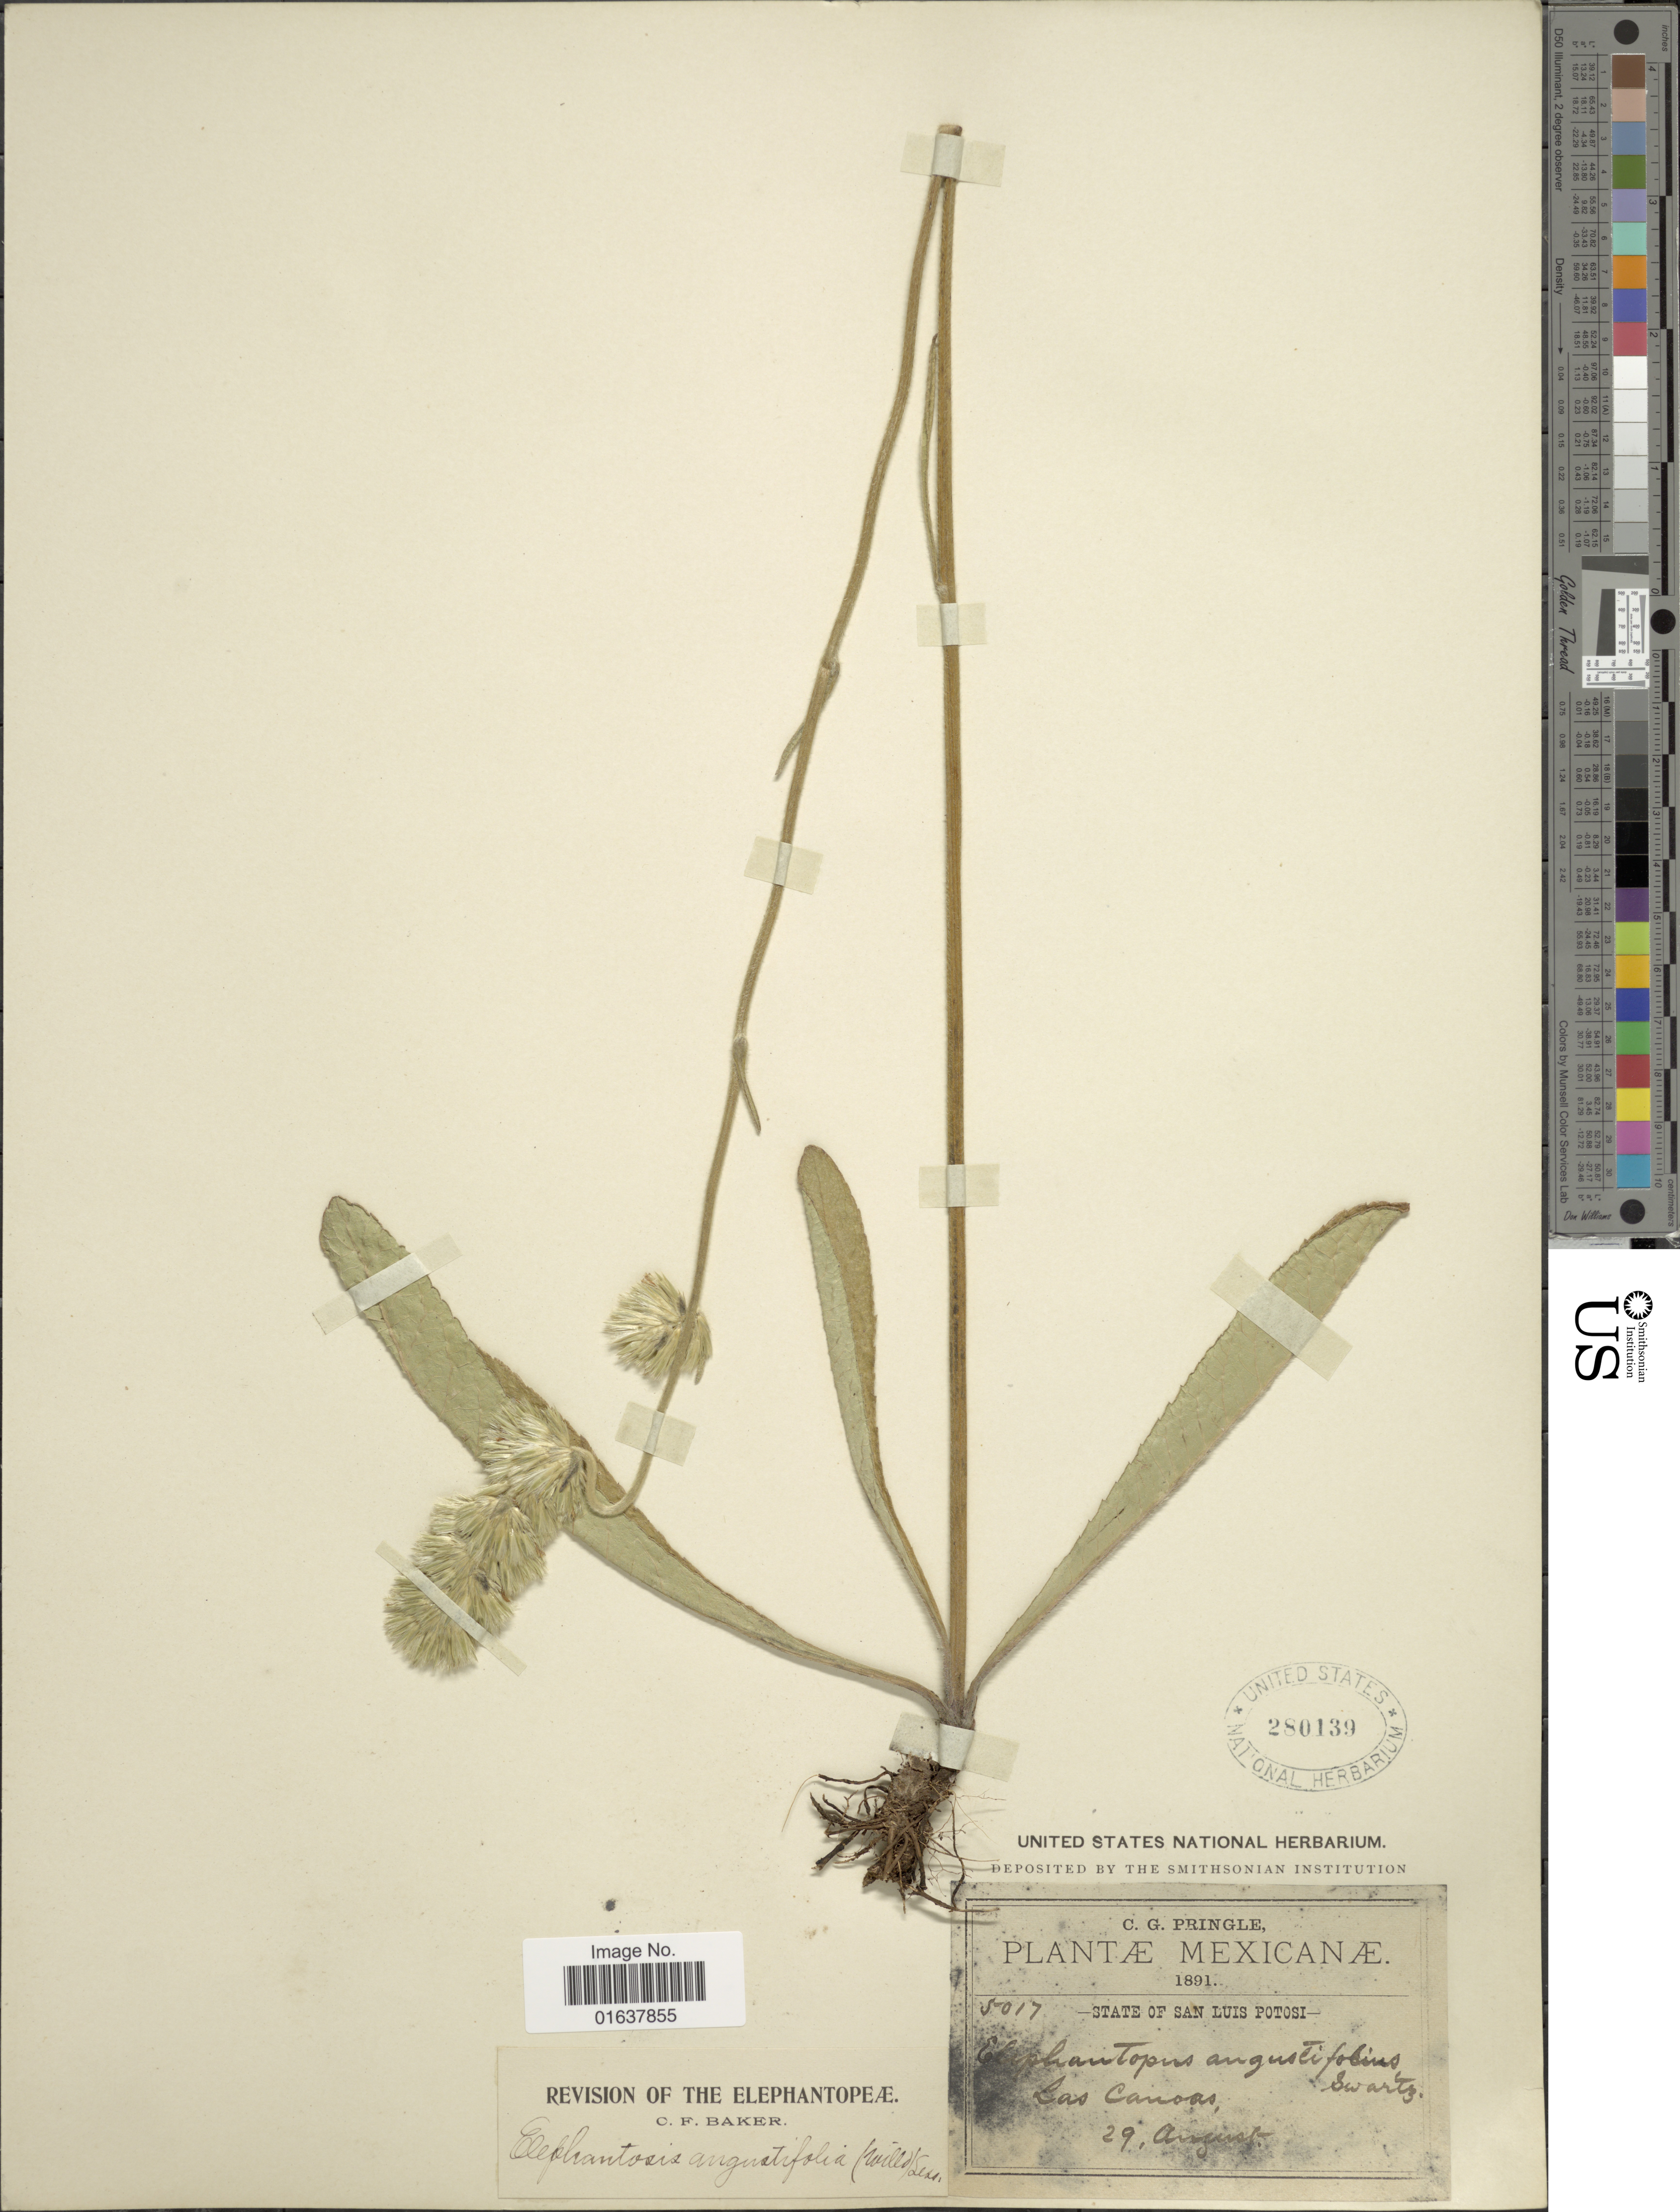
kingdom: Plantae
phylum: Tracheophyta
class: Magnoliopsida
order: Asterales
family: Asteraceae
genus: Orthopappus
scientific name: Orthopappus angustifolius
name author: (Sw.) Gleason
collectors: C. G. Pringle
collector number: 5017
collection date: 1891-08-29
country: Mexico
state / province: San Luis Potosí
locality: State of San Luis Potosi. Las Canoas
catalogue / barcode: US 280139